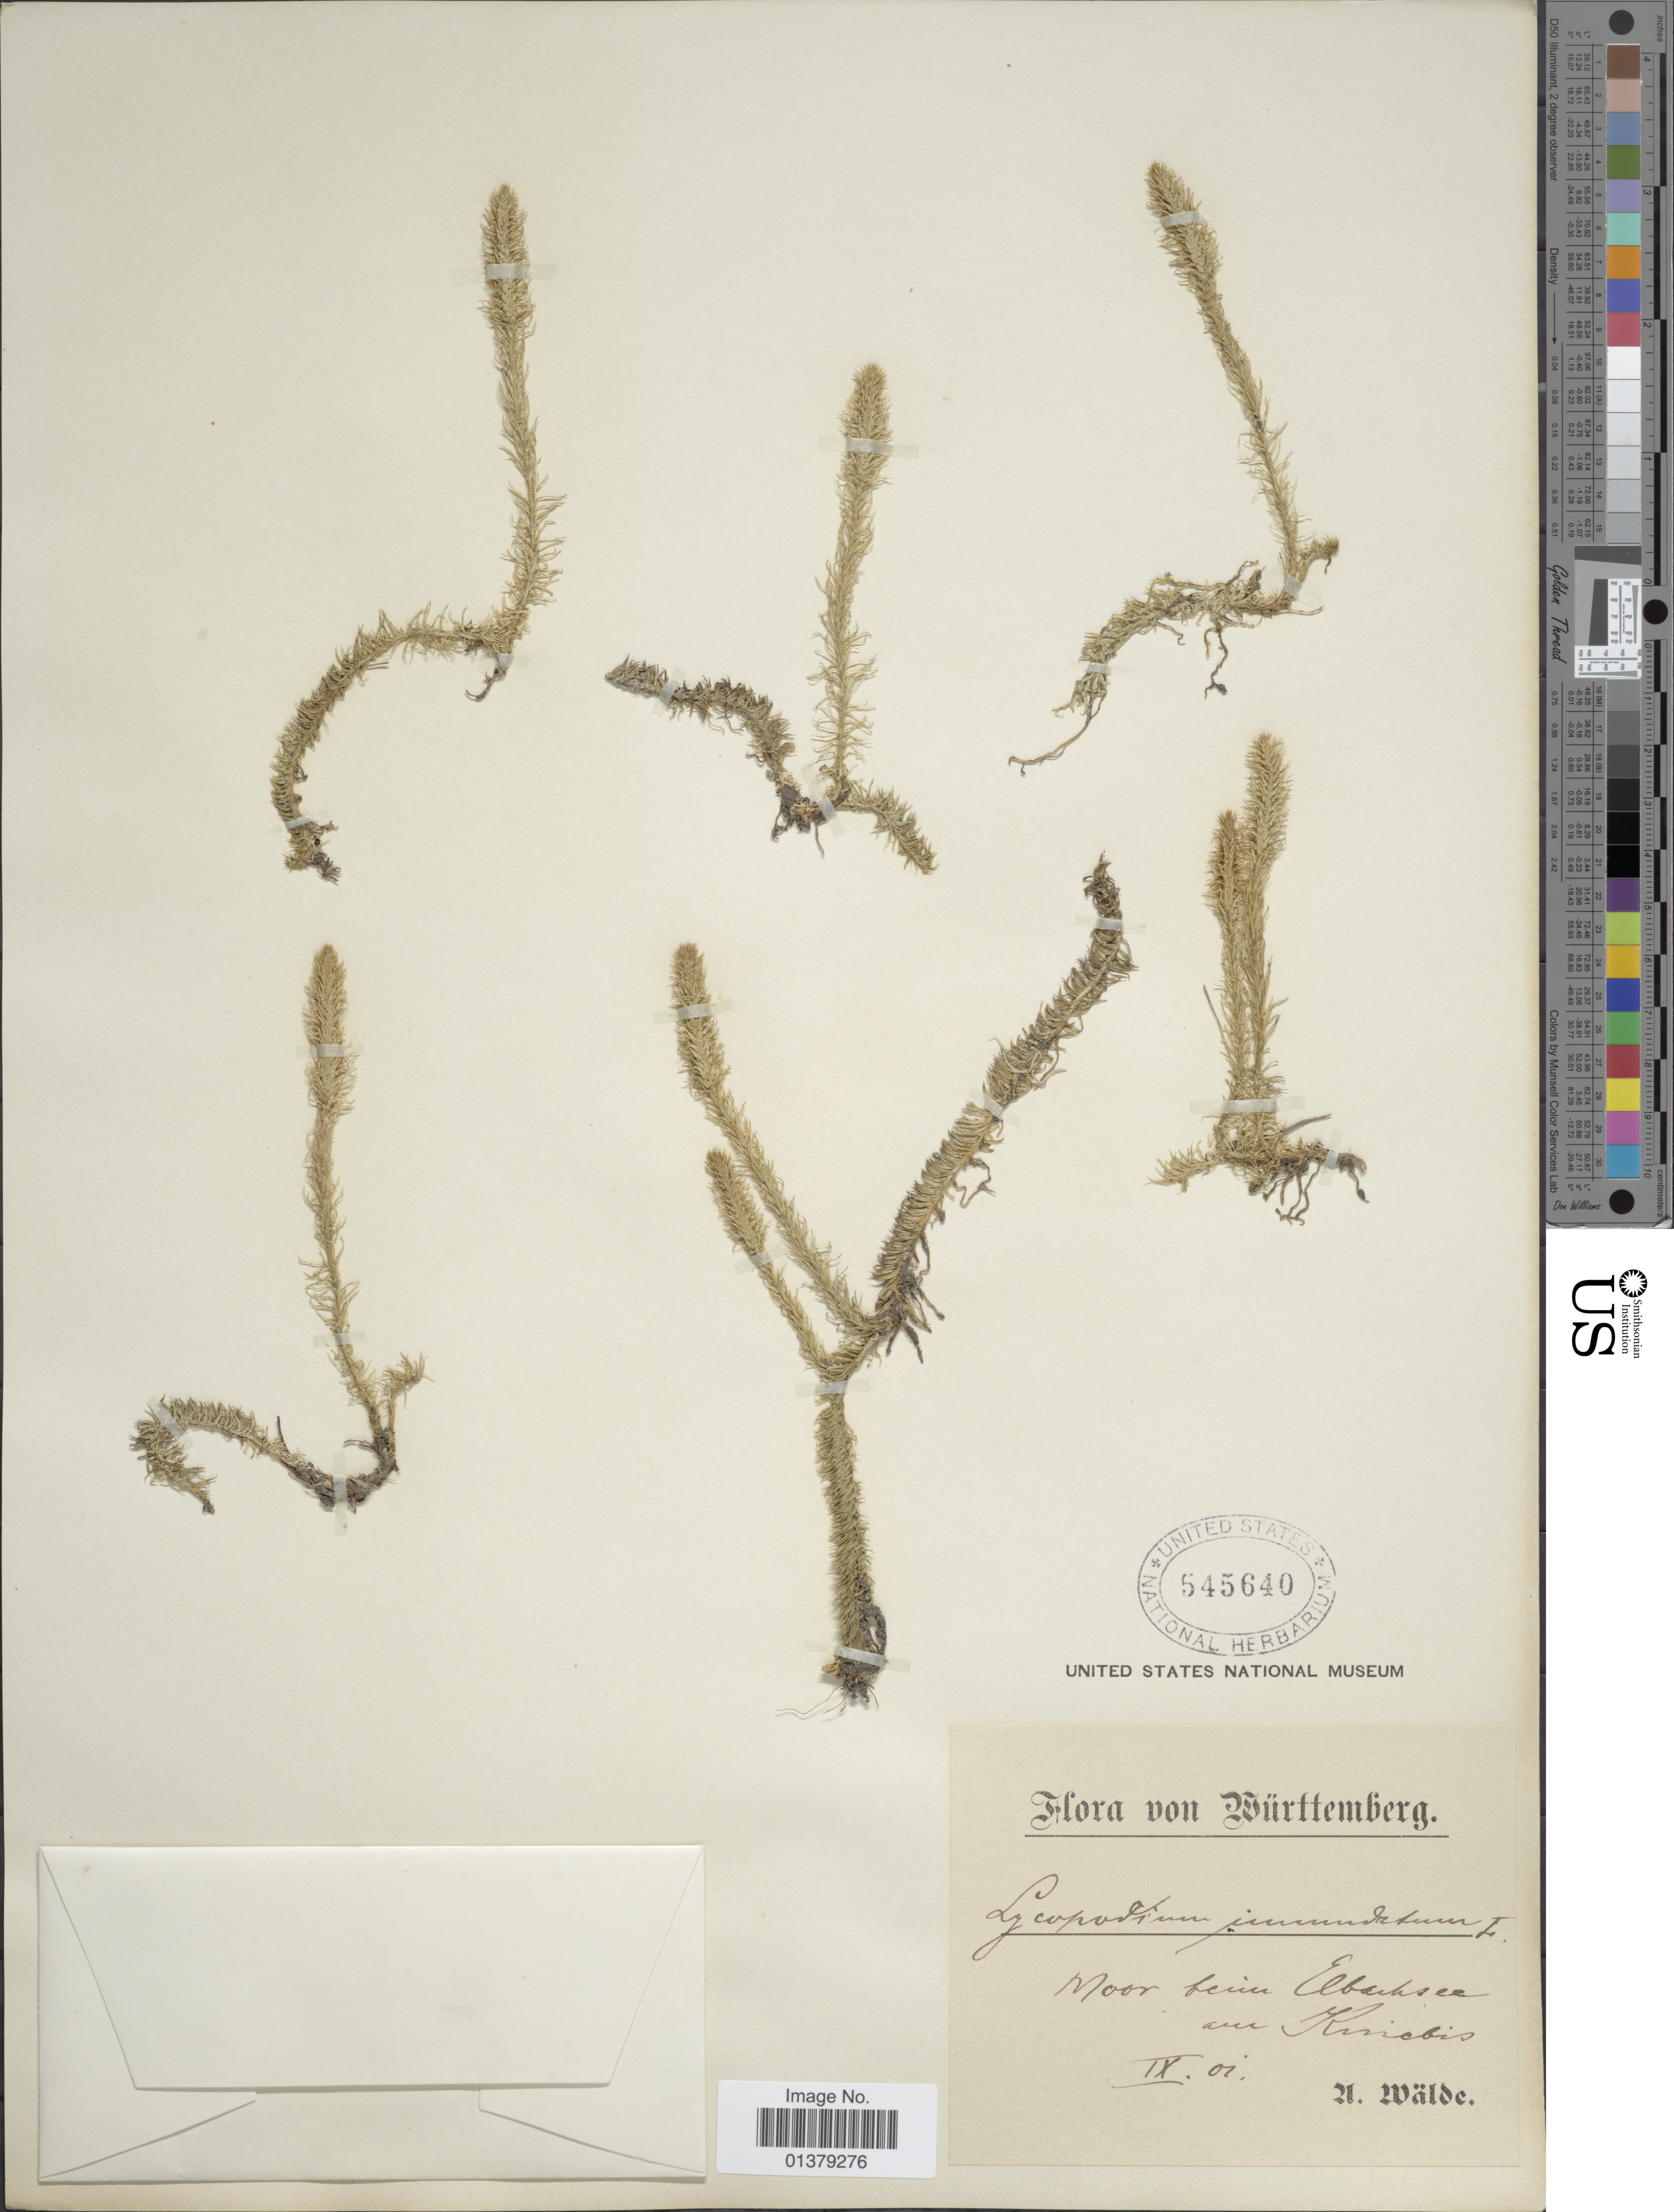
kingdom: Plantae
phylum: Tracheophyta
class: Lycopodiopsida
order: Lycopodiales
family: Lycopodiaceae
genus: Lycopodiella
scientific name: Lycopodiella inundata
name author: (L.) Holub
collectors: U. Wälde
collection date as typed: Transcribed d/m/y: /9/1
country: Germany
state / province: Baden-Württemberg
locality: Moor beim Elbachsee am Kniebis [interpreted]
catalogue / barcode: US 545640